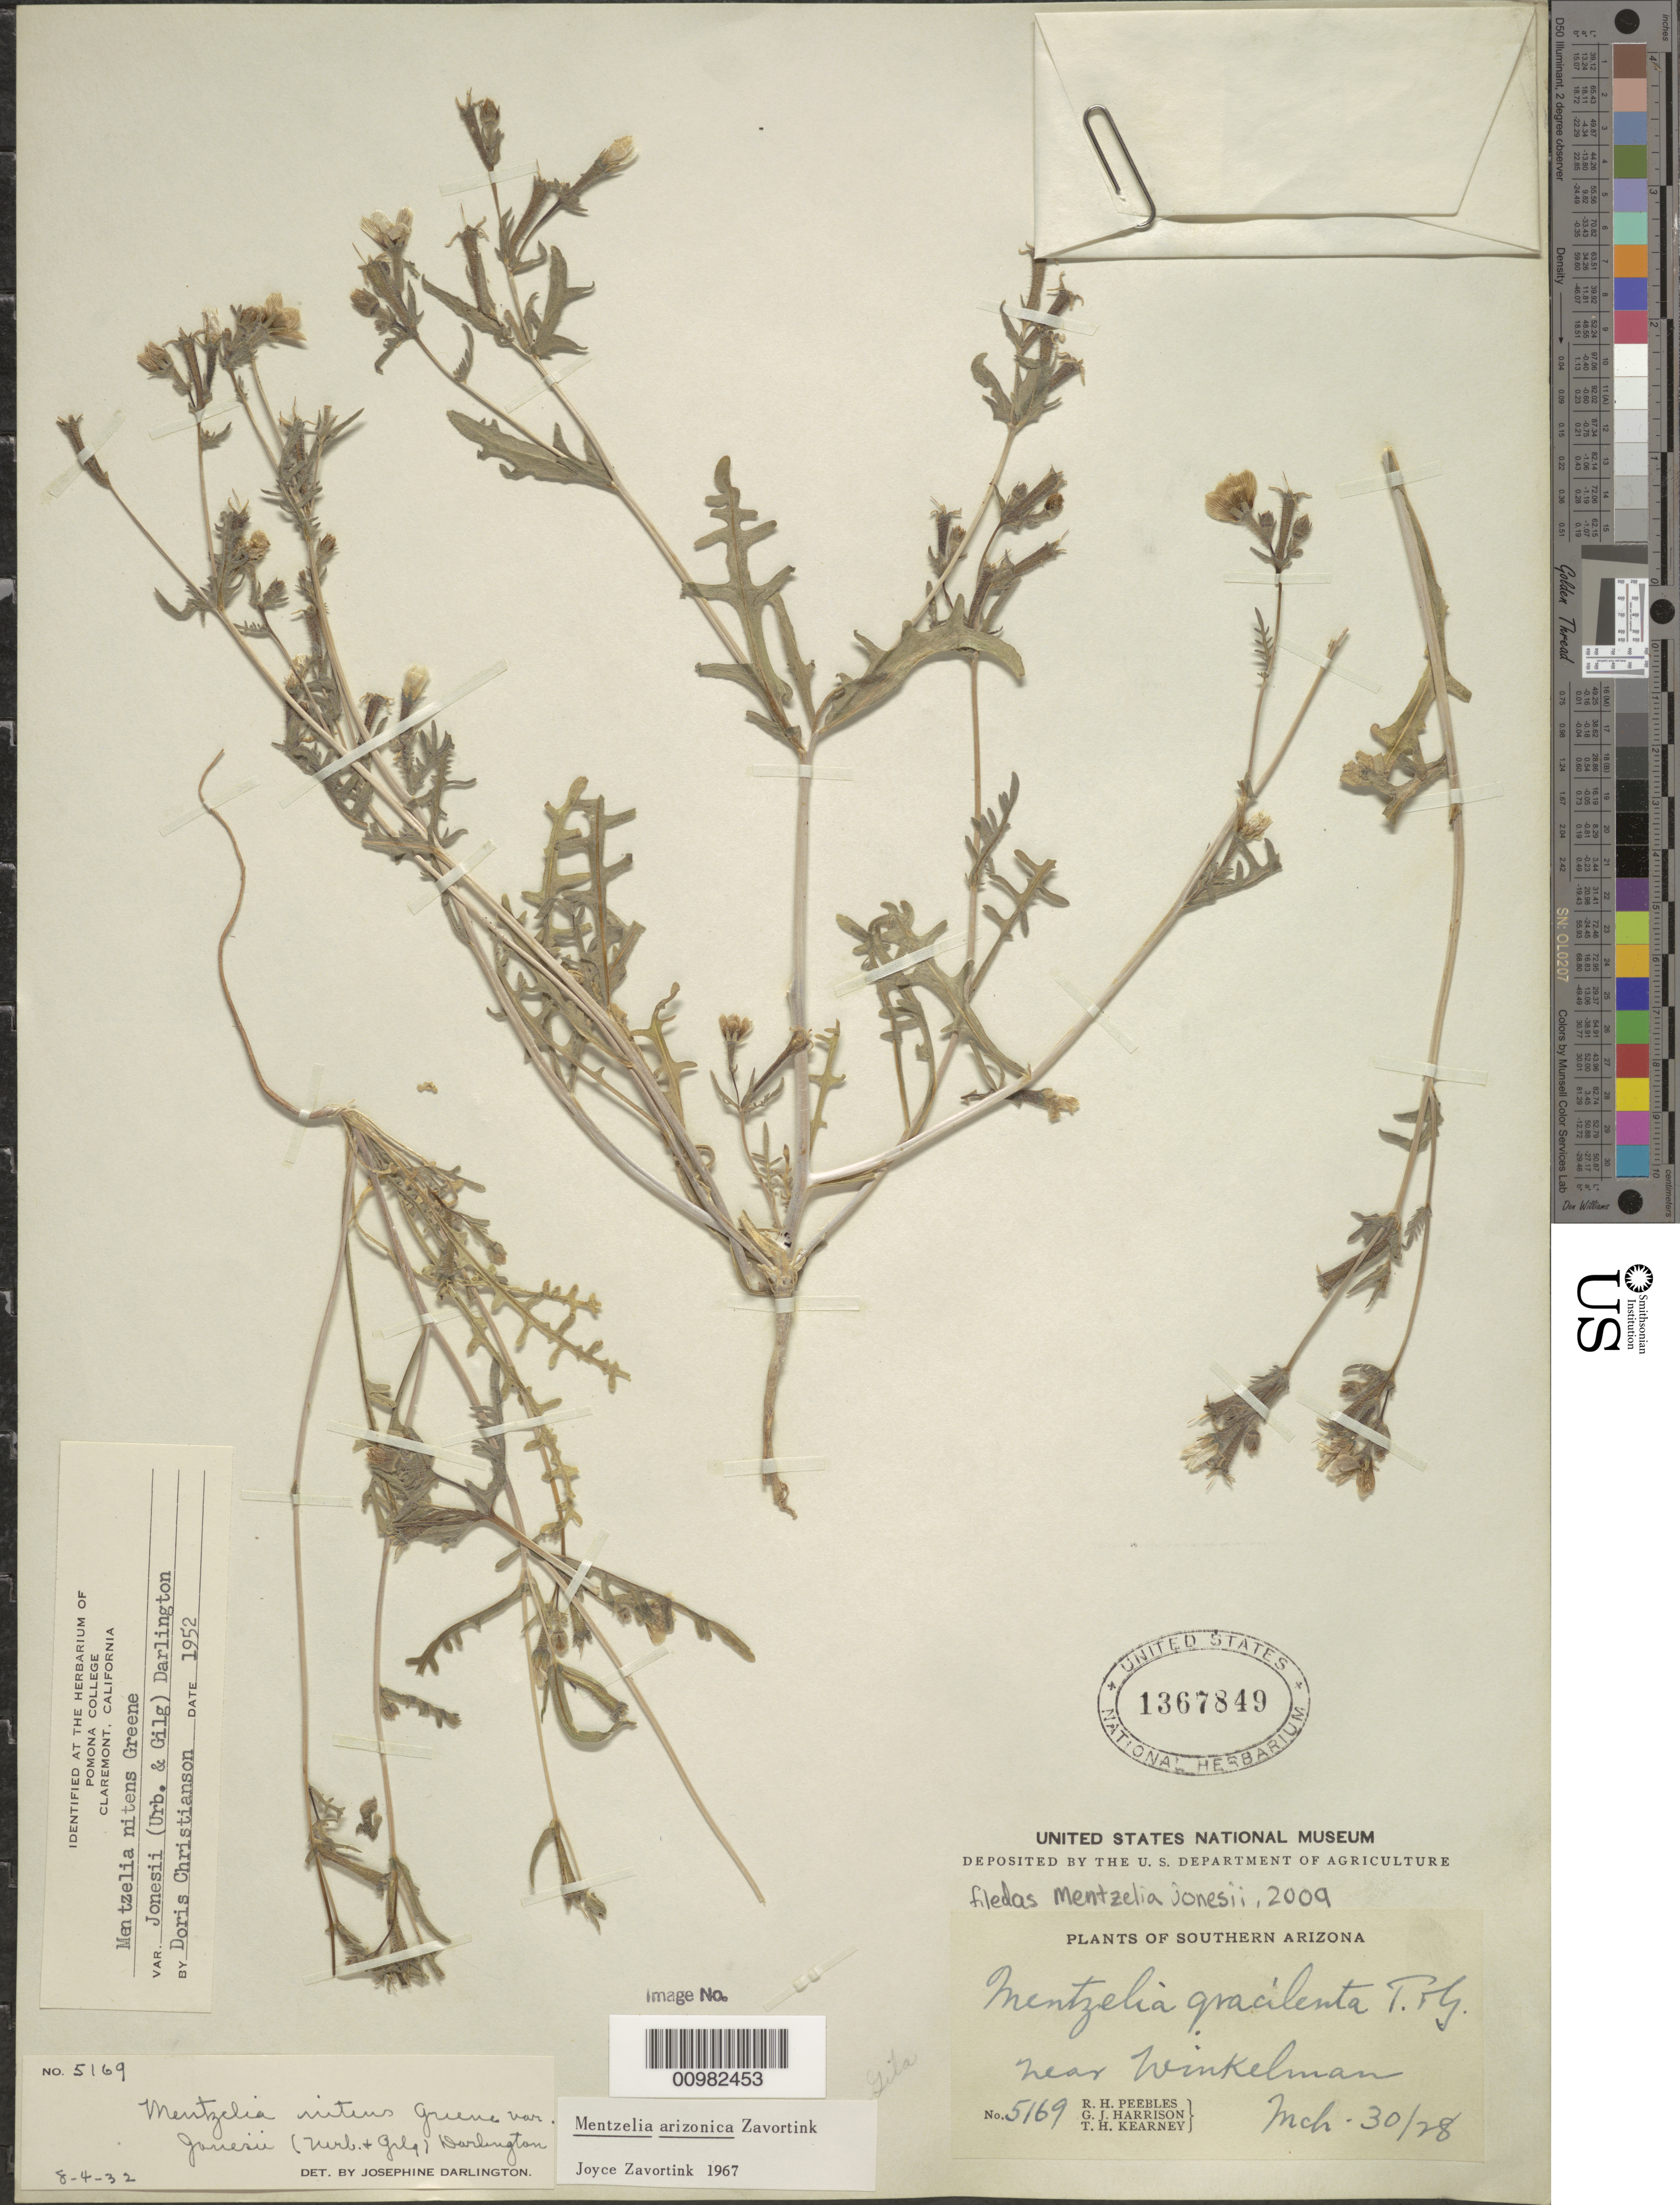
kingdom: Plantae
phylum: Tracheophyta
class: Magnoliopsida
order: Cornales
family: Loasaceae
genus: Mentzelia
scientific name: Mentzelia jonesii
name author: (Urb. & Gilg) H.J. Thomps. & J.E. Roberts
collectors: R. H. Peebles & G. J. Harrison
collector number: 5169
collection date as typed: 30 Mar 1928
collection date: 1928-03-30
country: United States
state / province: Arizona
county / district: Gila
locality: near Winkelman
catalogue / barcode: US 1367849